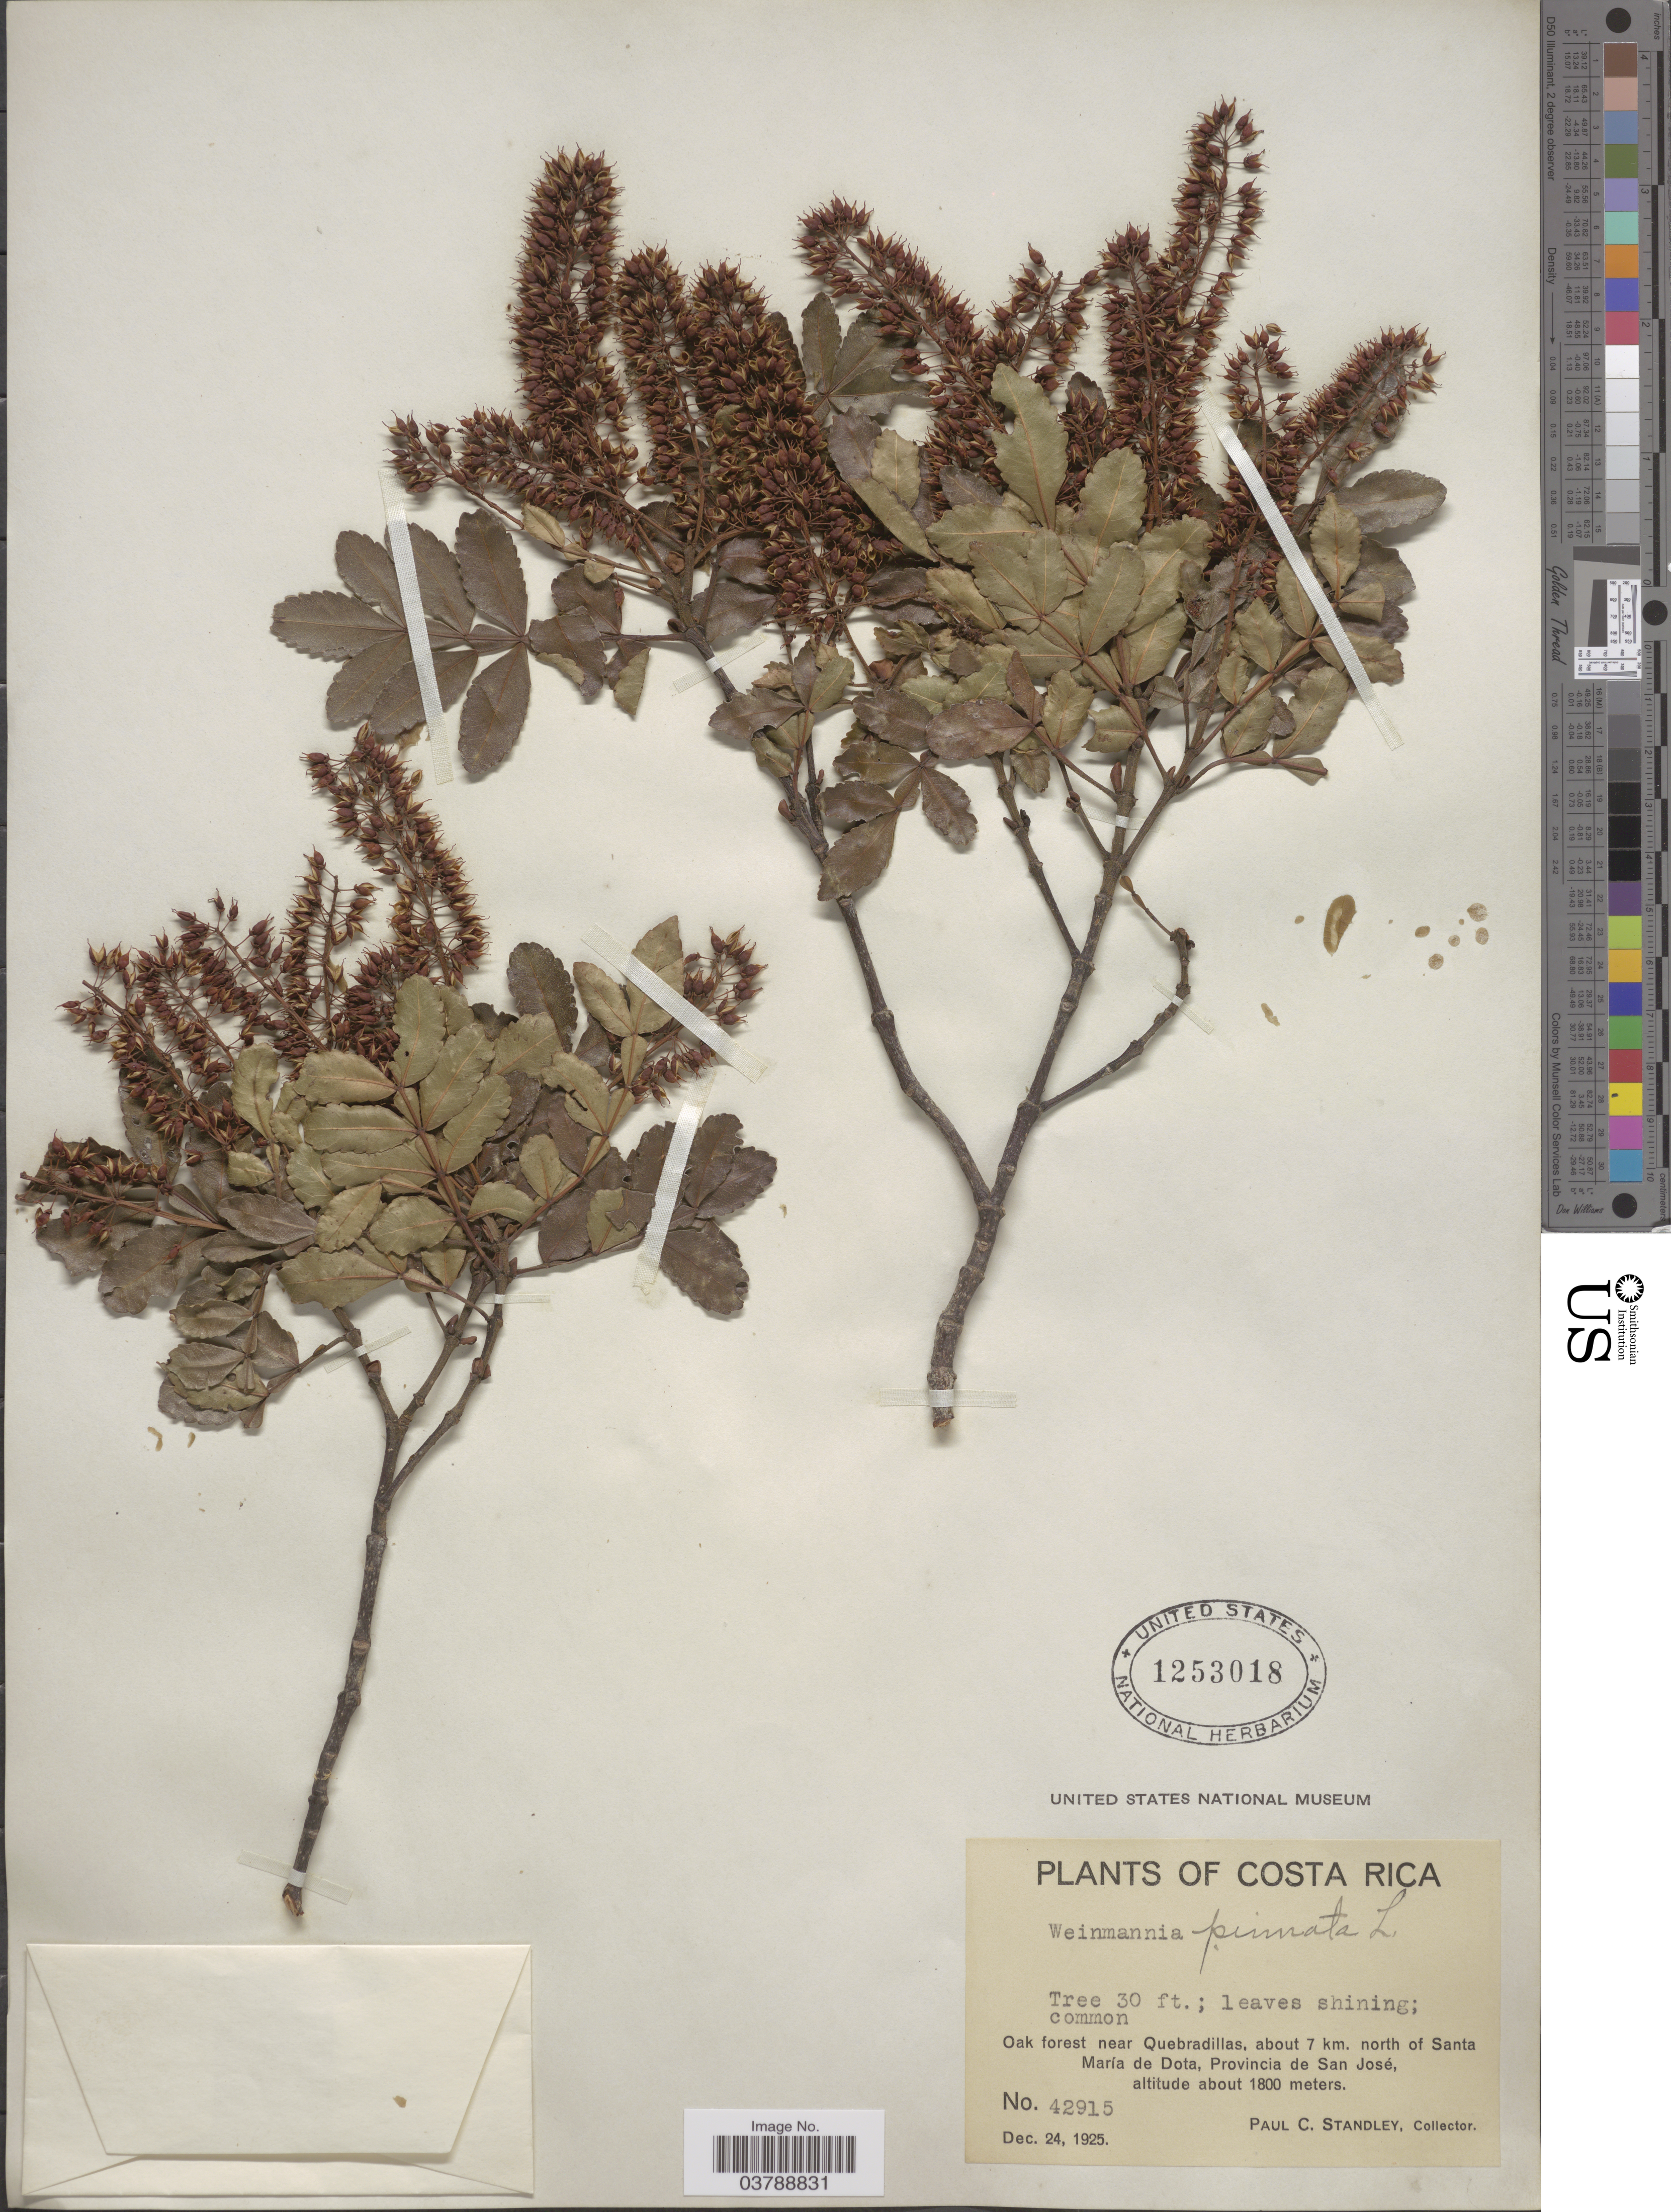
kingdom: Plantae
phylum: Tracheophyta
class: Magnoliopsida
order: Oxalidales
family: Cunoniaceae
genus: Weinmannia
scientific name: Weinmannia pinnata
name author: L.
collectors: P. C. Standley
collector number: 42915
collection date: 1925-12-24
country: Costa Rica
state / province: San José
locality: Oak forest near Quebradillas, about 7 km. north of Santa María de Dota.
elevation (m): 1800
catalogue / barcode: US 1253018